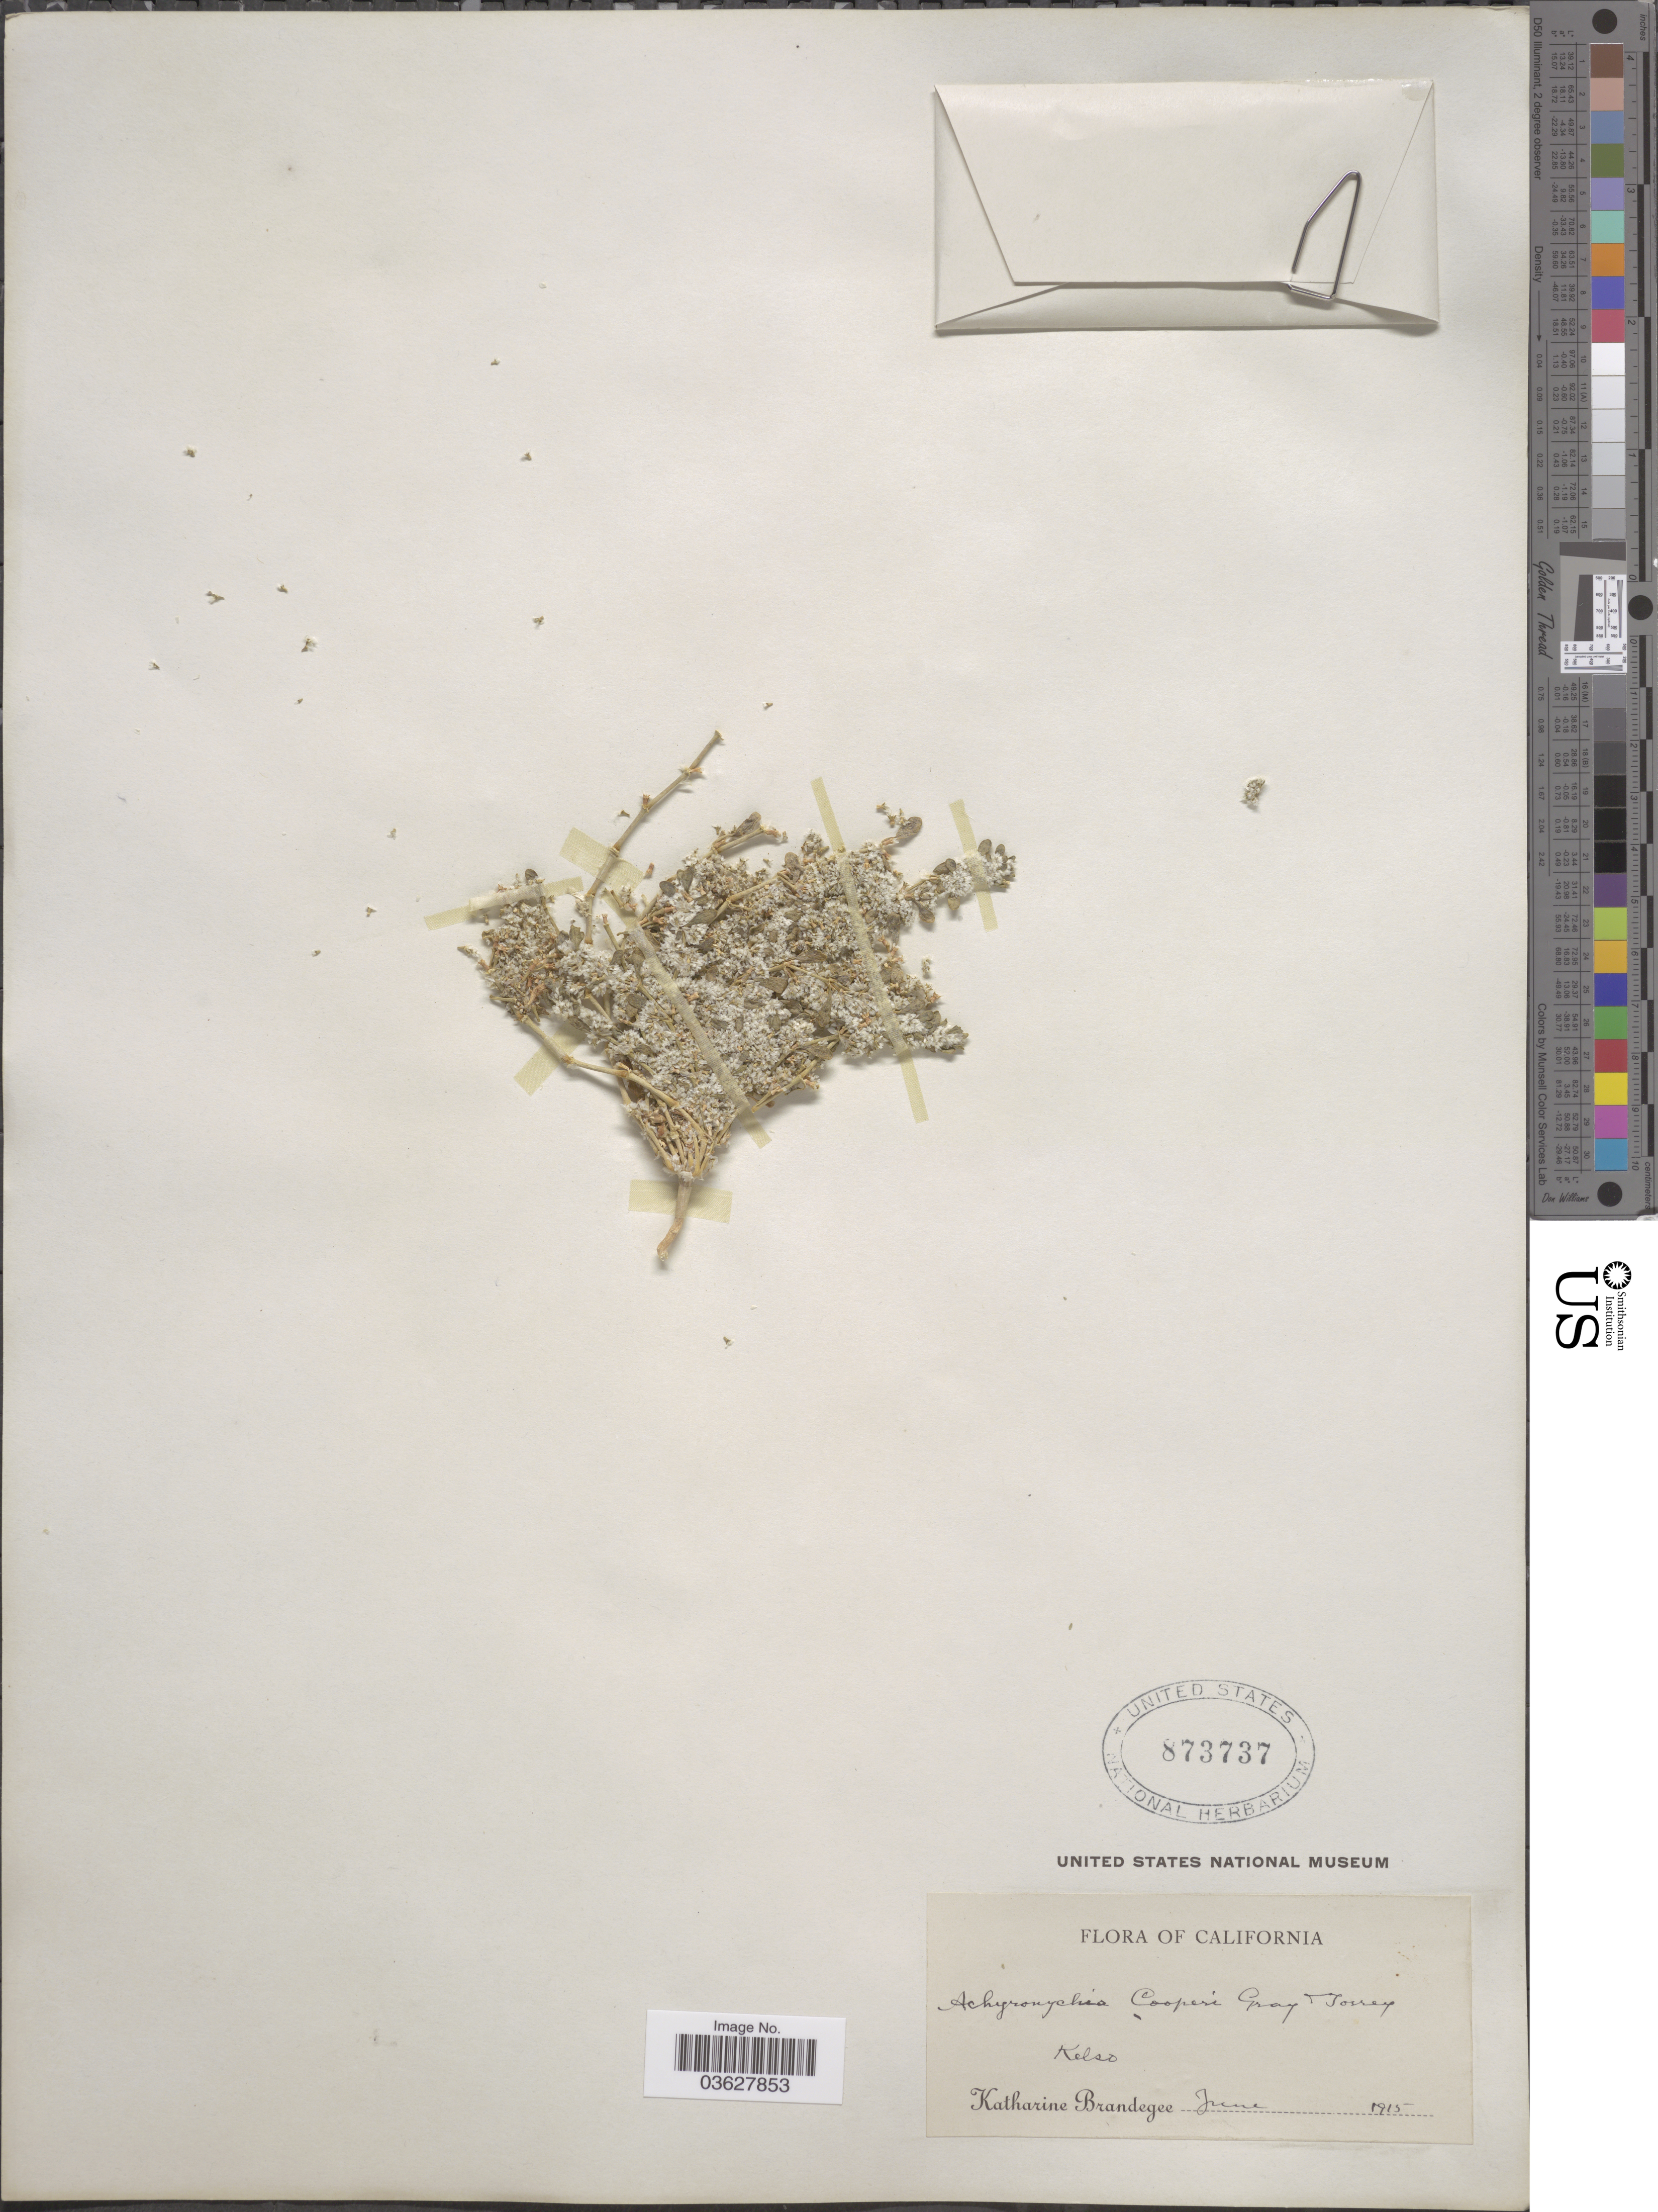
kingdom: Plantae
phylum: Tracheophyta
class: Magnoliopsida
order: Caryophyllales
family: Caryophyllaceae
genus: Achyronychia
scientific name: Achyronychia cooperi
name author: A. Gray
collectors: M. K. Brandegee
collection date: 1915-06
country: United States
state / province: California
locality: Kelso.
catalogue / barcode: US 873737